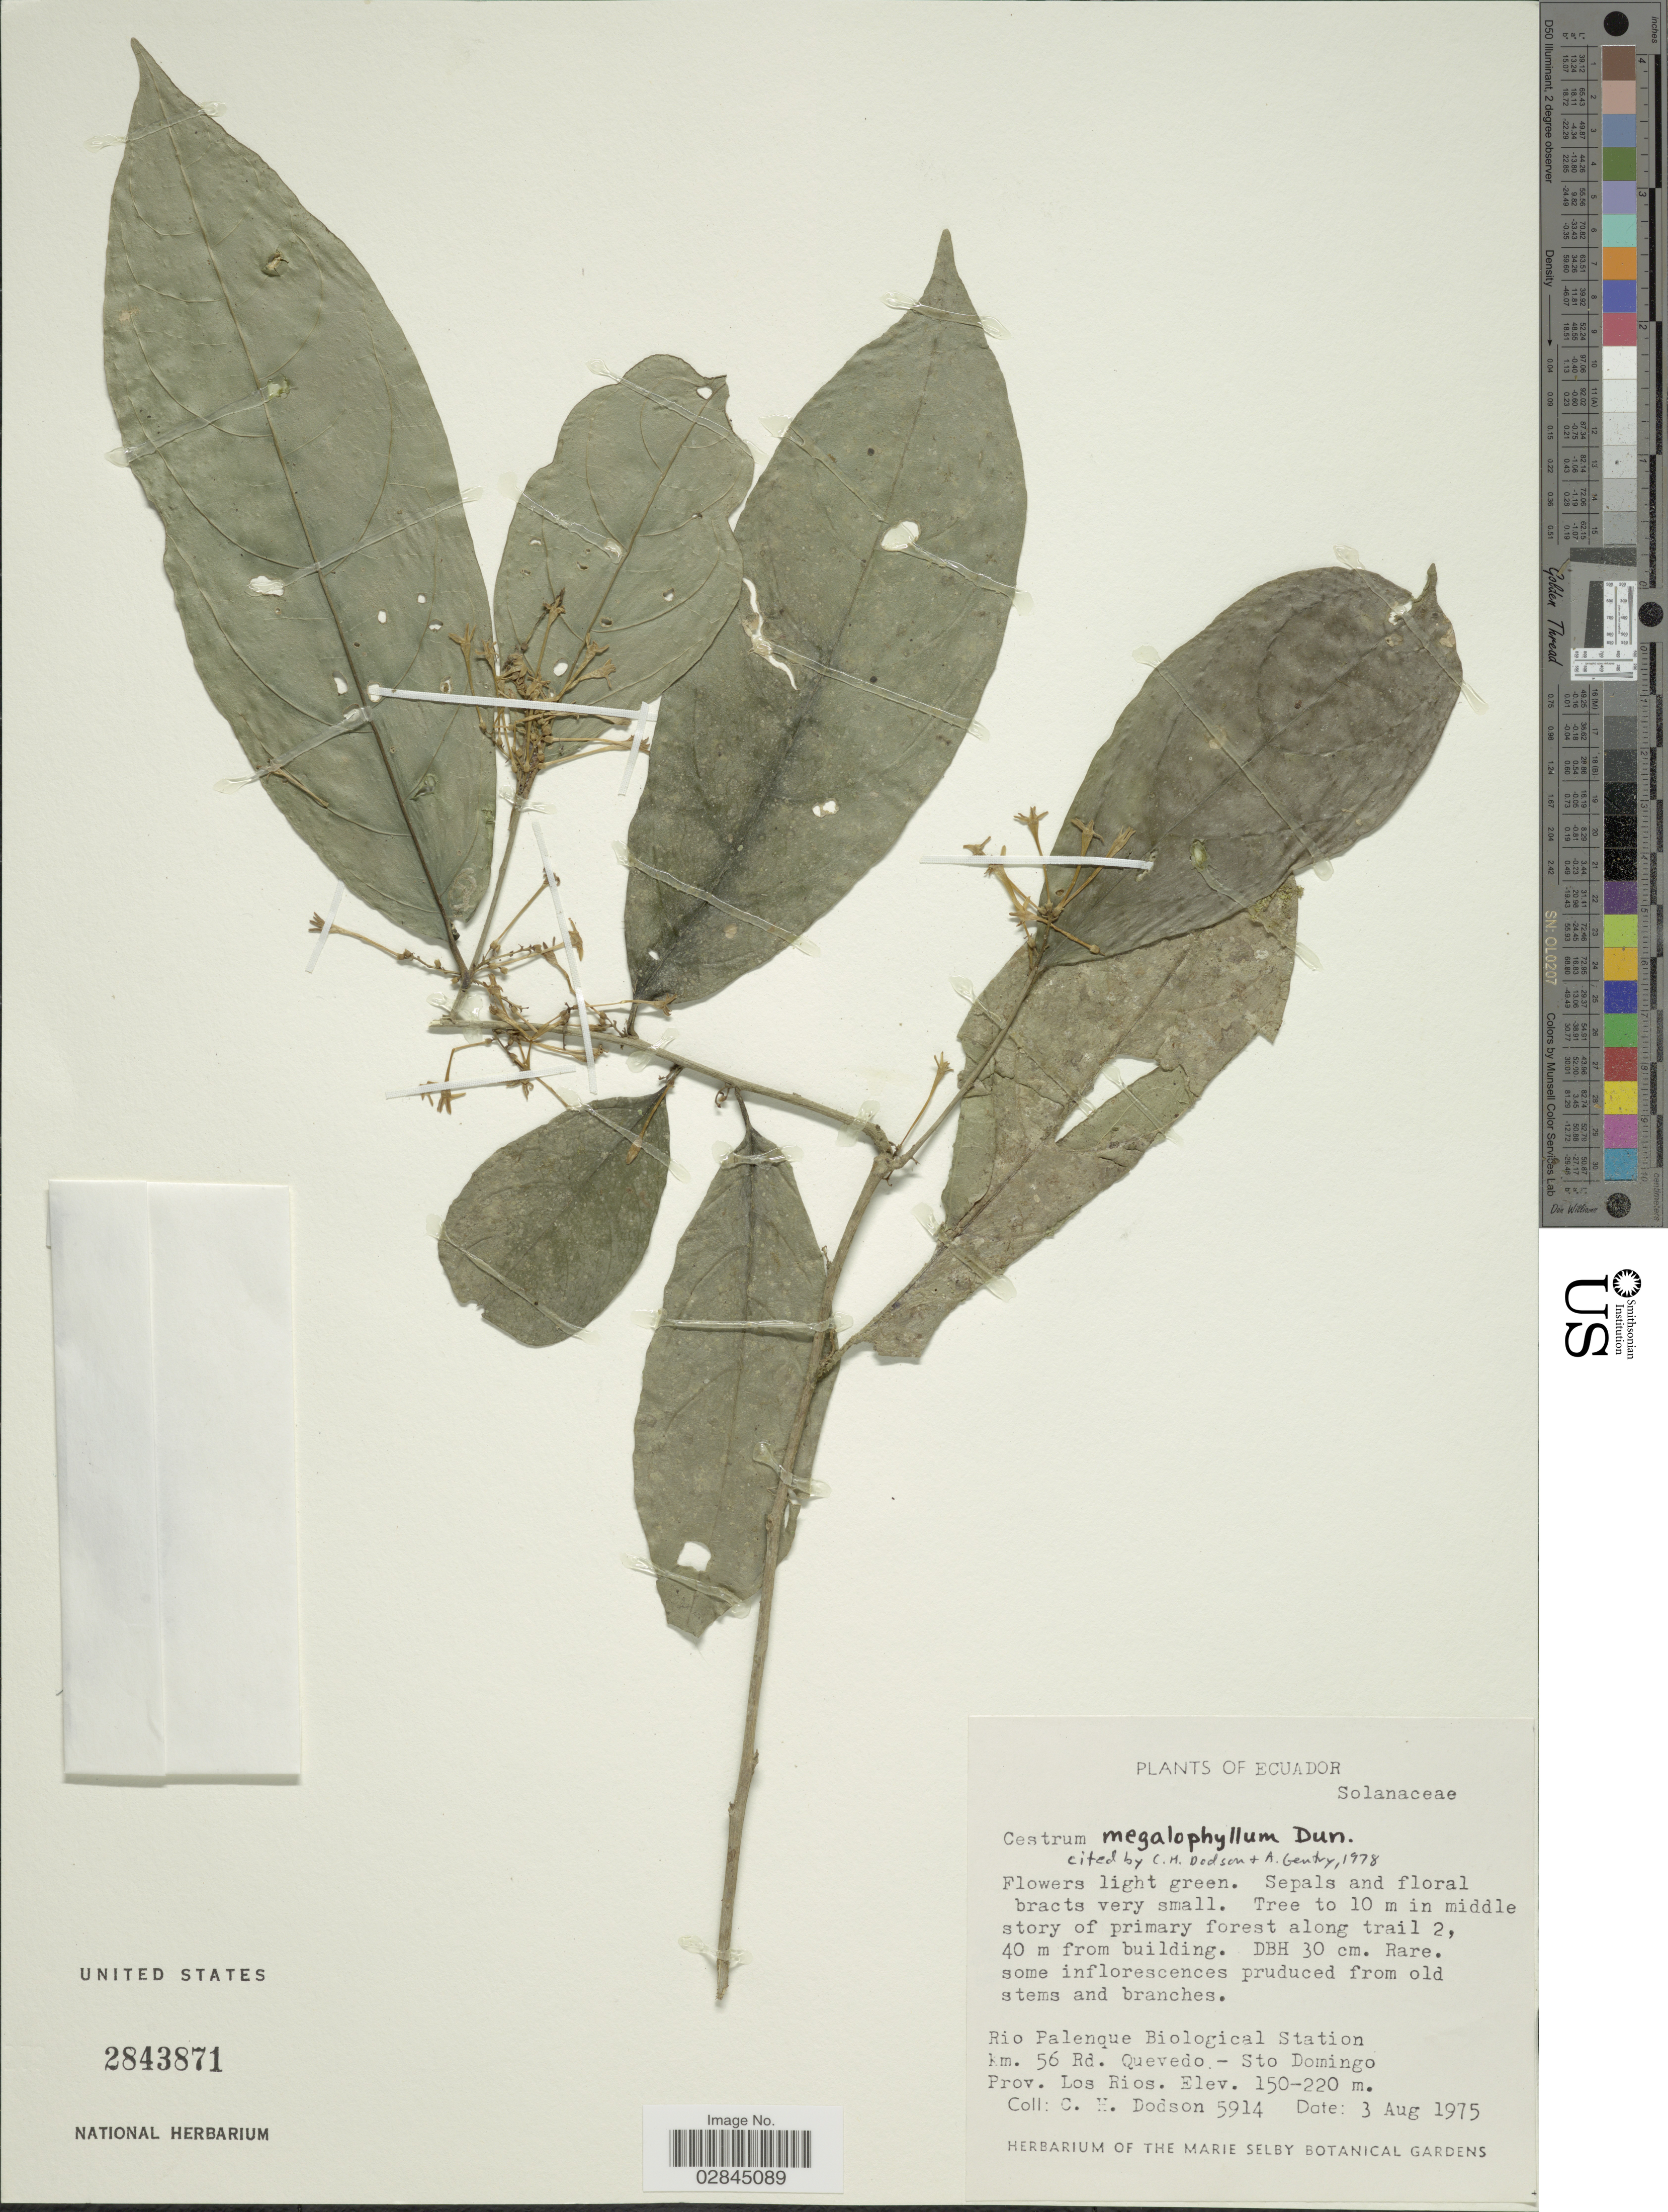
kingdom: Plantae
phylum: Tracheophyta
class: Magnoliopsida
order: Solanales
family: Solanaceae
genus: Cestrum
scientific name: Cestrum schlechtendahlii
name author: G. Don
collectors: C. H. Dodson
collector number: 5914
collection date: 1975-08-03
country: Ecuador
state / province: Los Ríos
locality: Rio Palenque Biological Station km. 56 Rd. Quevedo - Sto Domingo.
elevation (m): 150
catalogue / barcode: US 2843871